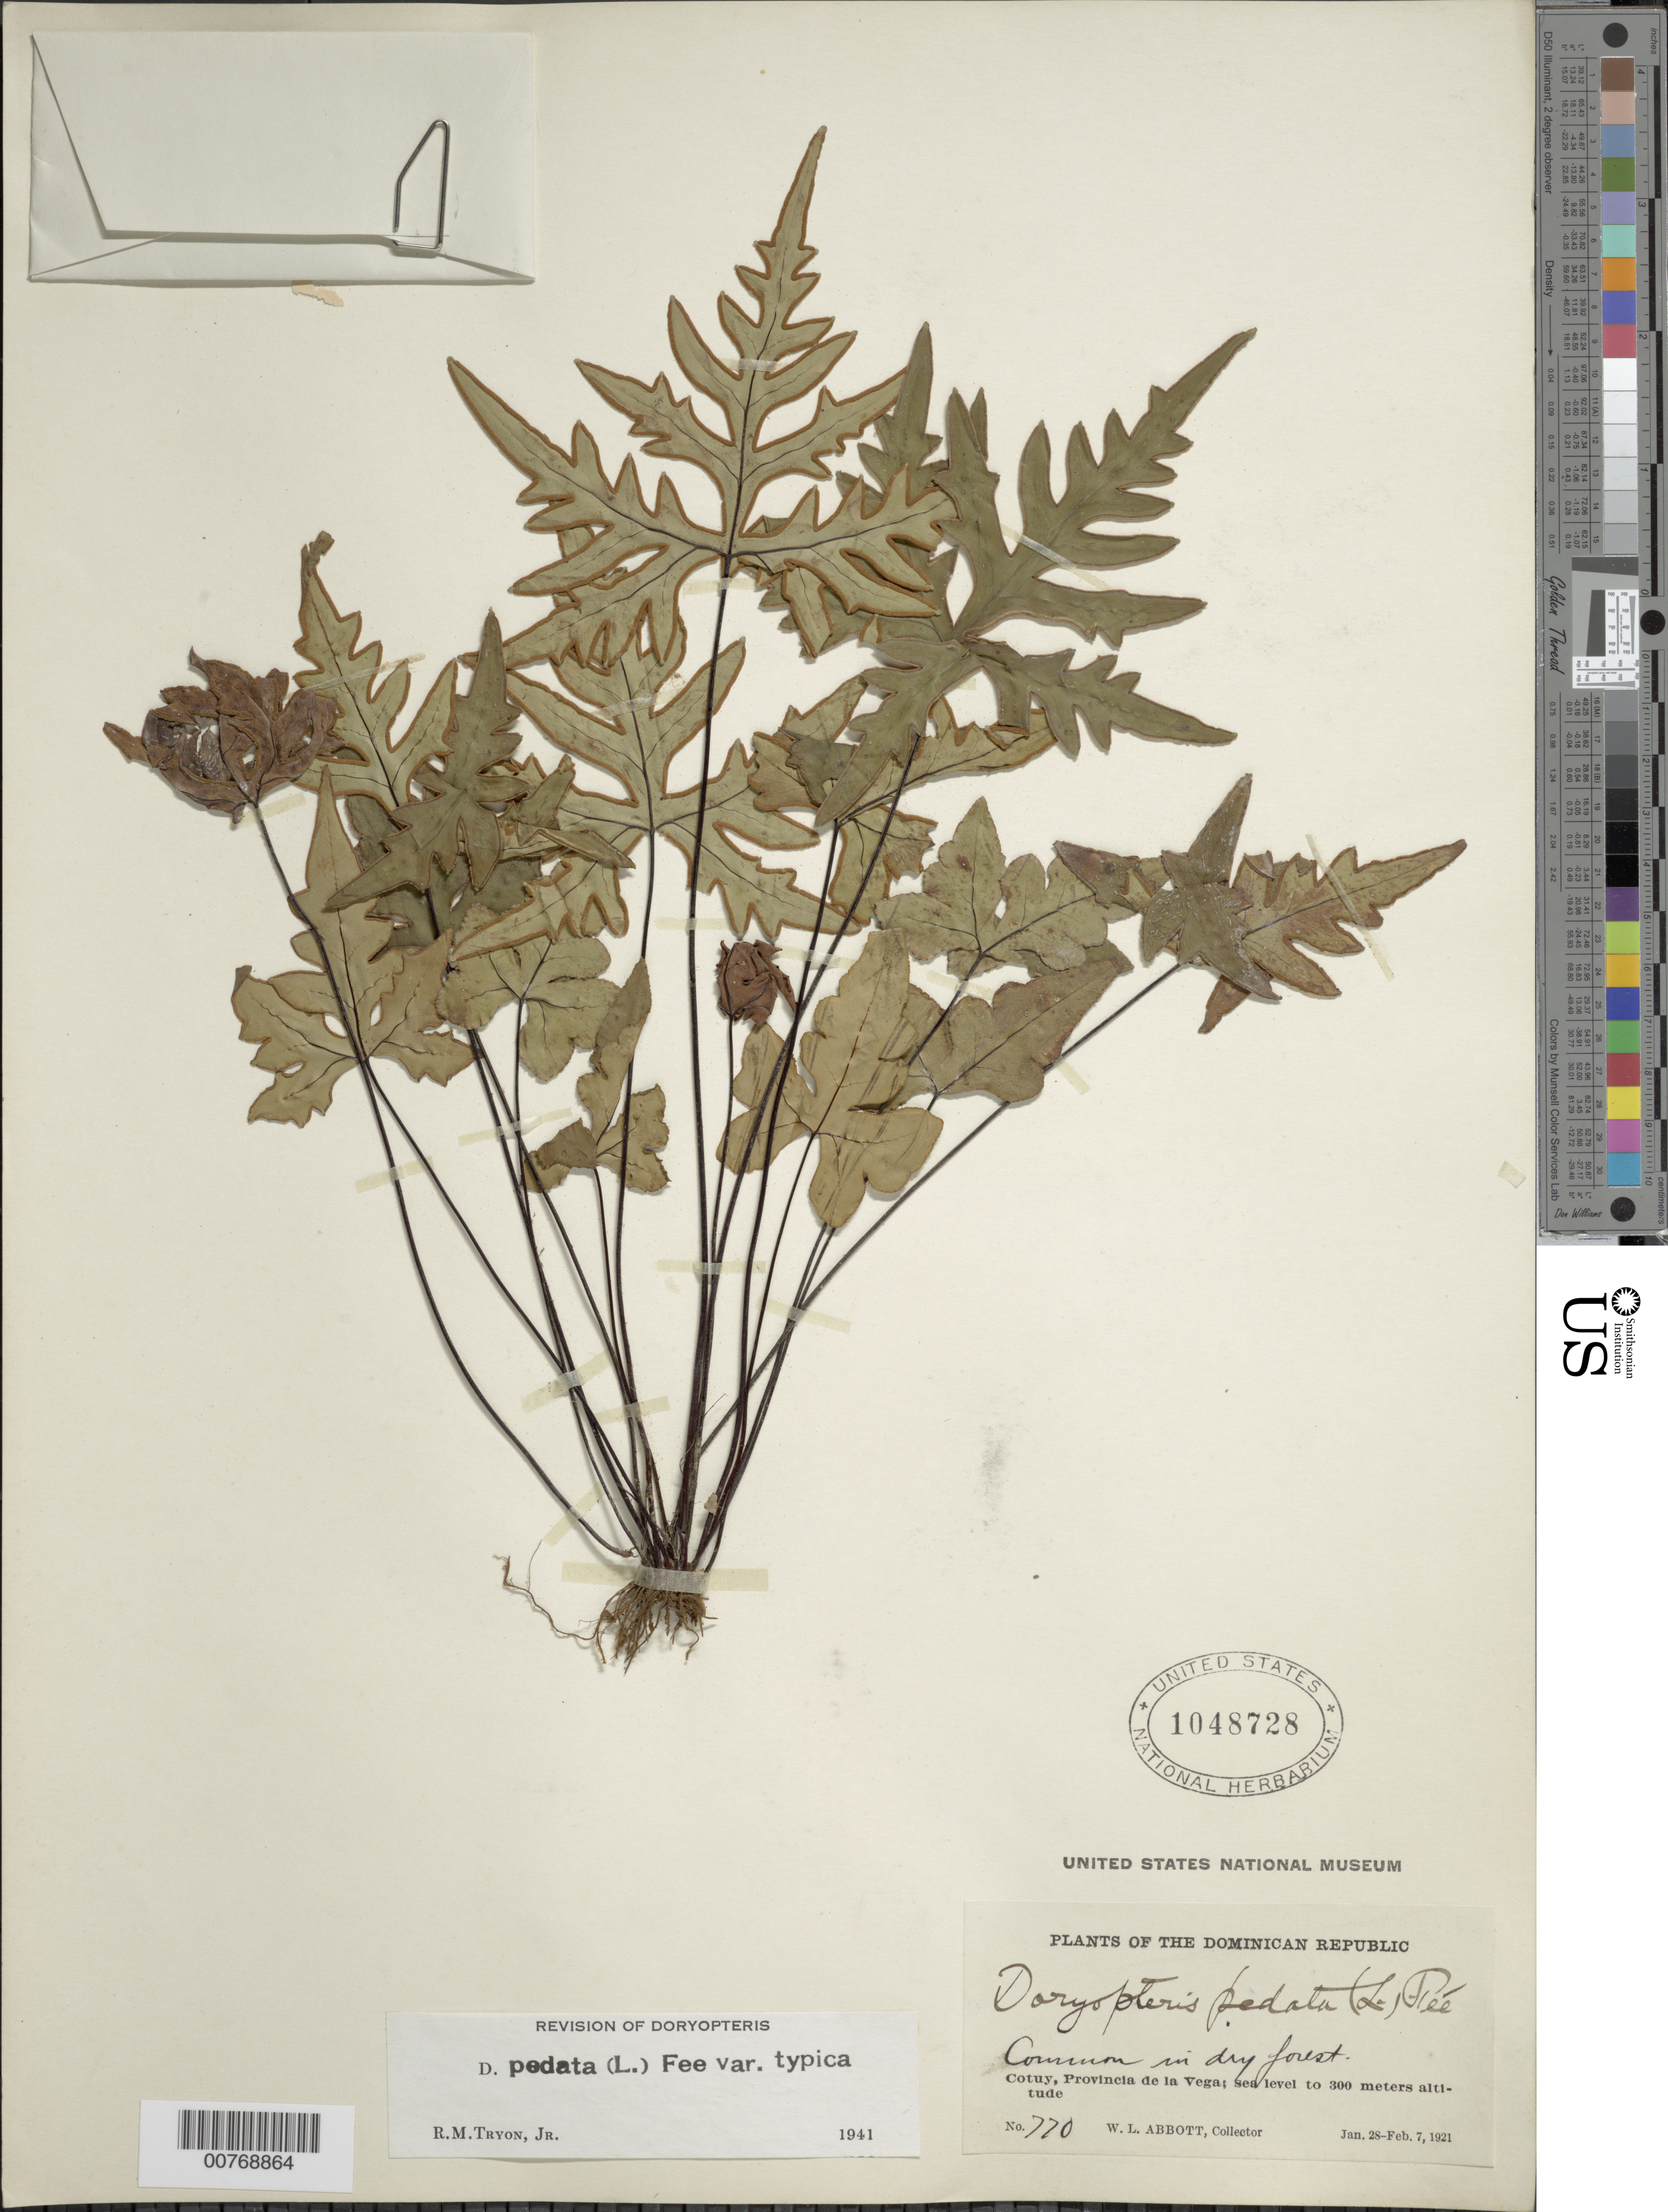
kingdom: Plantae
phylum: Tracheophyta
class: Polypodiopsida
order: Polypodiales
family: Pteridaceae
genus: Doryopteris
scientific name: Doryopteris pedata var. typica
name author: (L.) Fée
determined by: Tryon, Rolla M., Jr.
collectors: W. L. Abbott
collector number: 770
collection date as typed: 28 Feb 1910 07 Feb 1921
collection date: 1910-02-28/1921-02-07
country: Dominican Republic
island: Hispaniola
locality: Cotuy, Provincia de la Vega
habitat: Common in dry forest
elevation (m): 0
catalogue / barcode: US 1048728